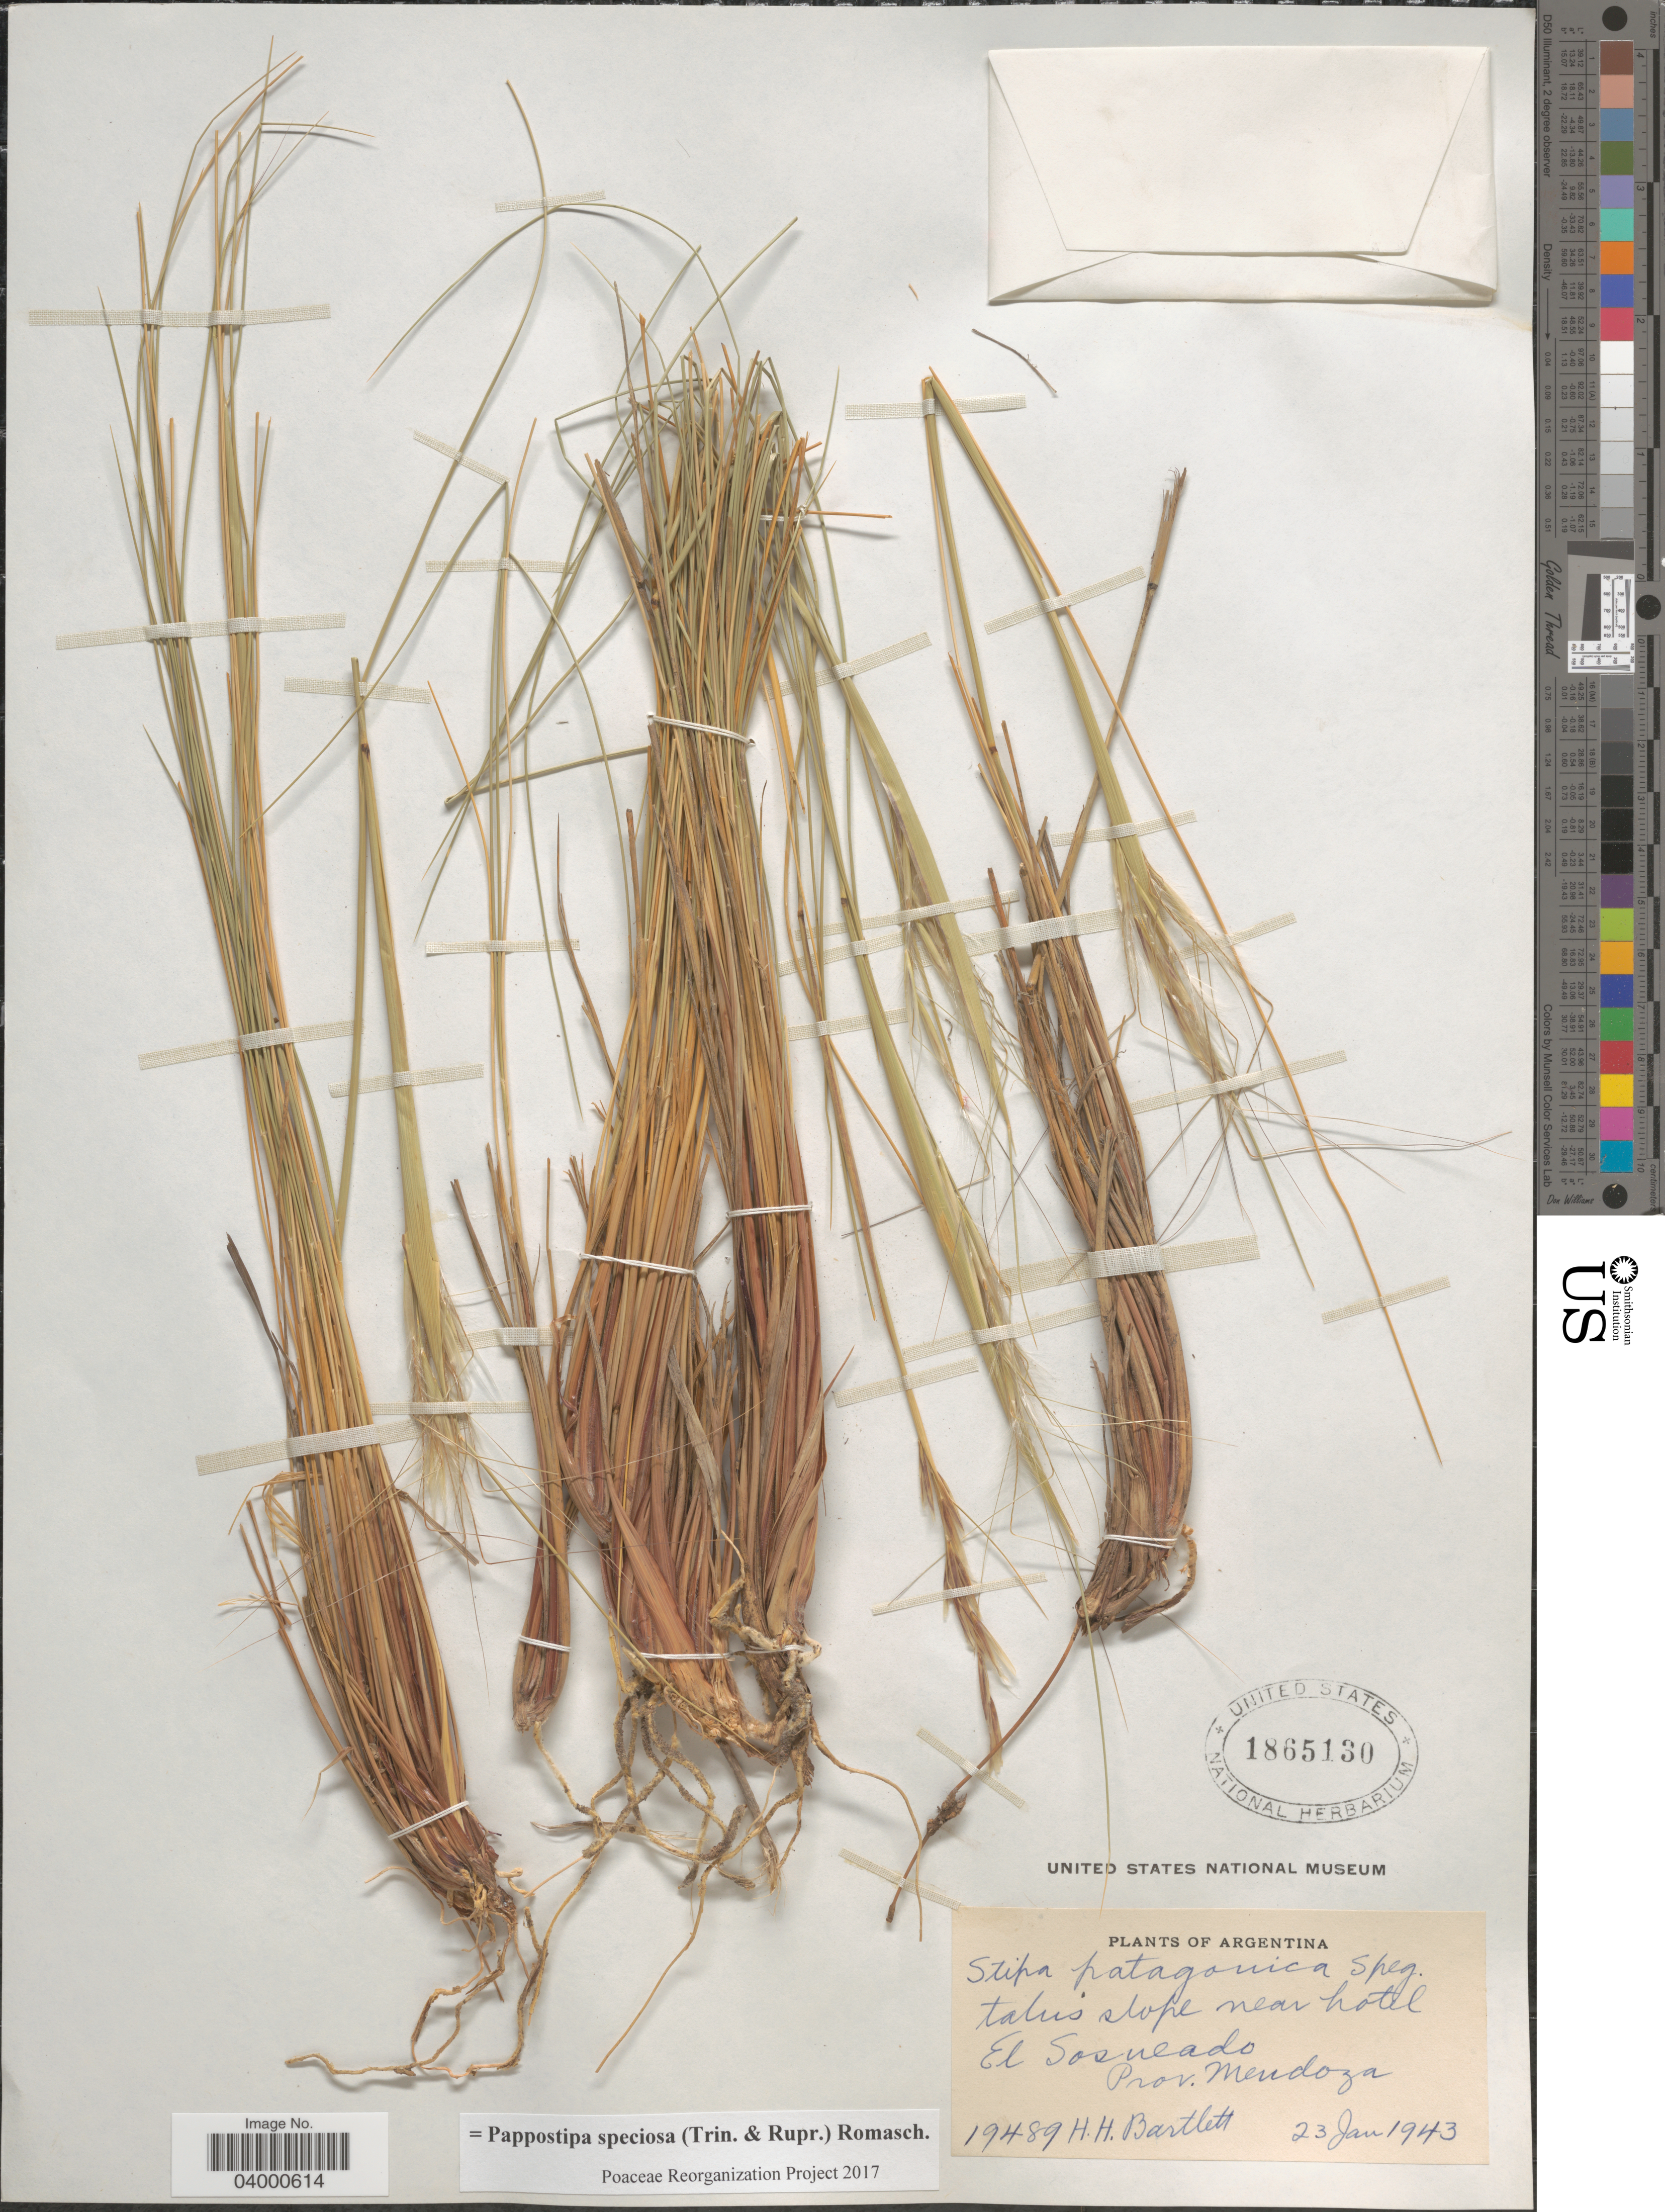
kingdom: Plantae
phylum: Tracheophyta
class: Liliopsida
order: Poales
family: Poaceae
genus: Pappostipa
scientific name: Pappostipa speciosa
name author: (Trin. & Rupr.) Romasch.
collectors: H. H. Bartlett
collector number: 19489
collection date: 1943-01-23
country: Argentina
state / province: Mendoza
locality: Talus slope near hotel. El Sosneado.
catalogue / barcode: US 1865130